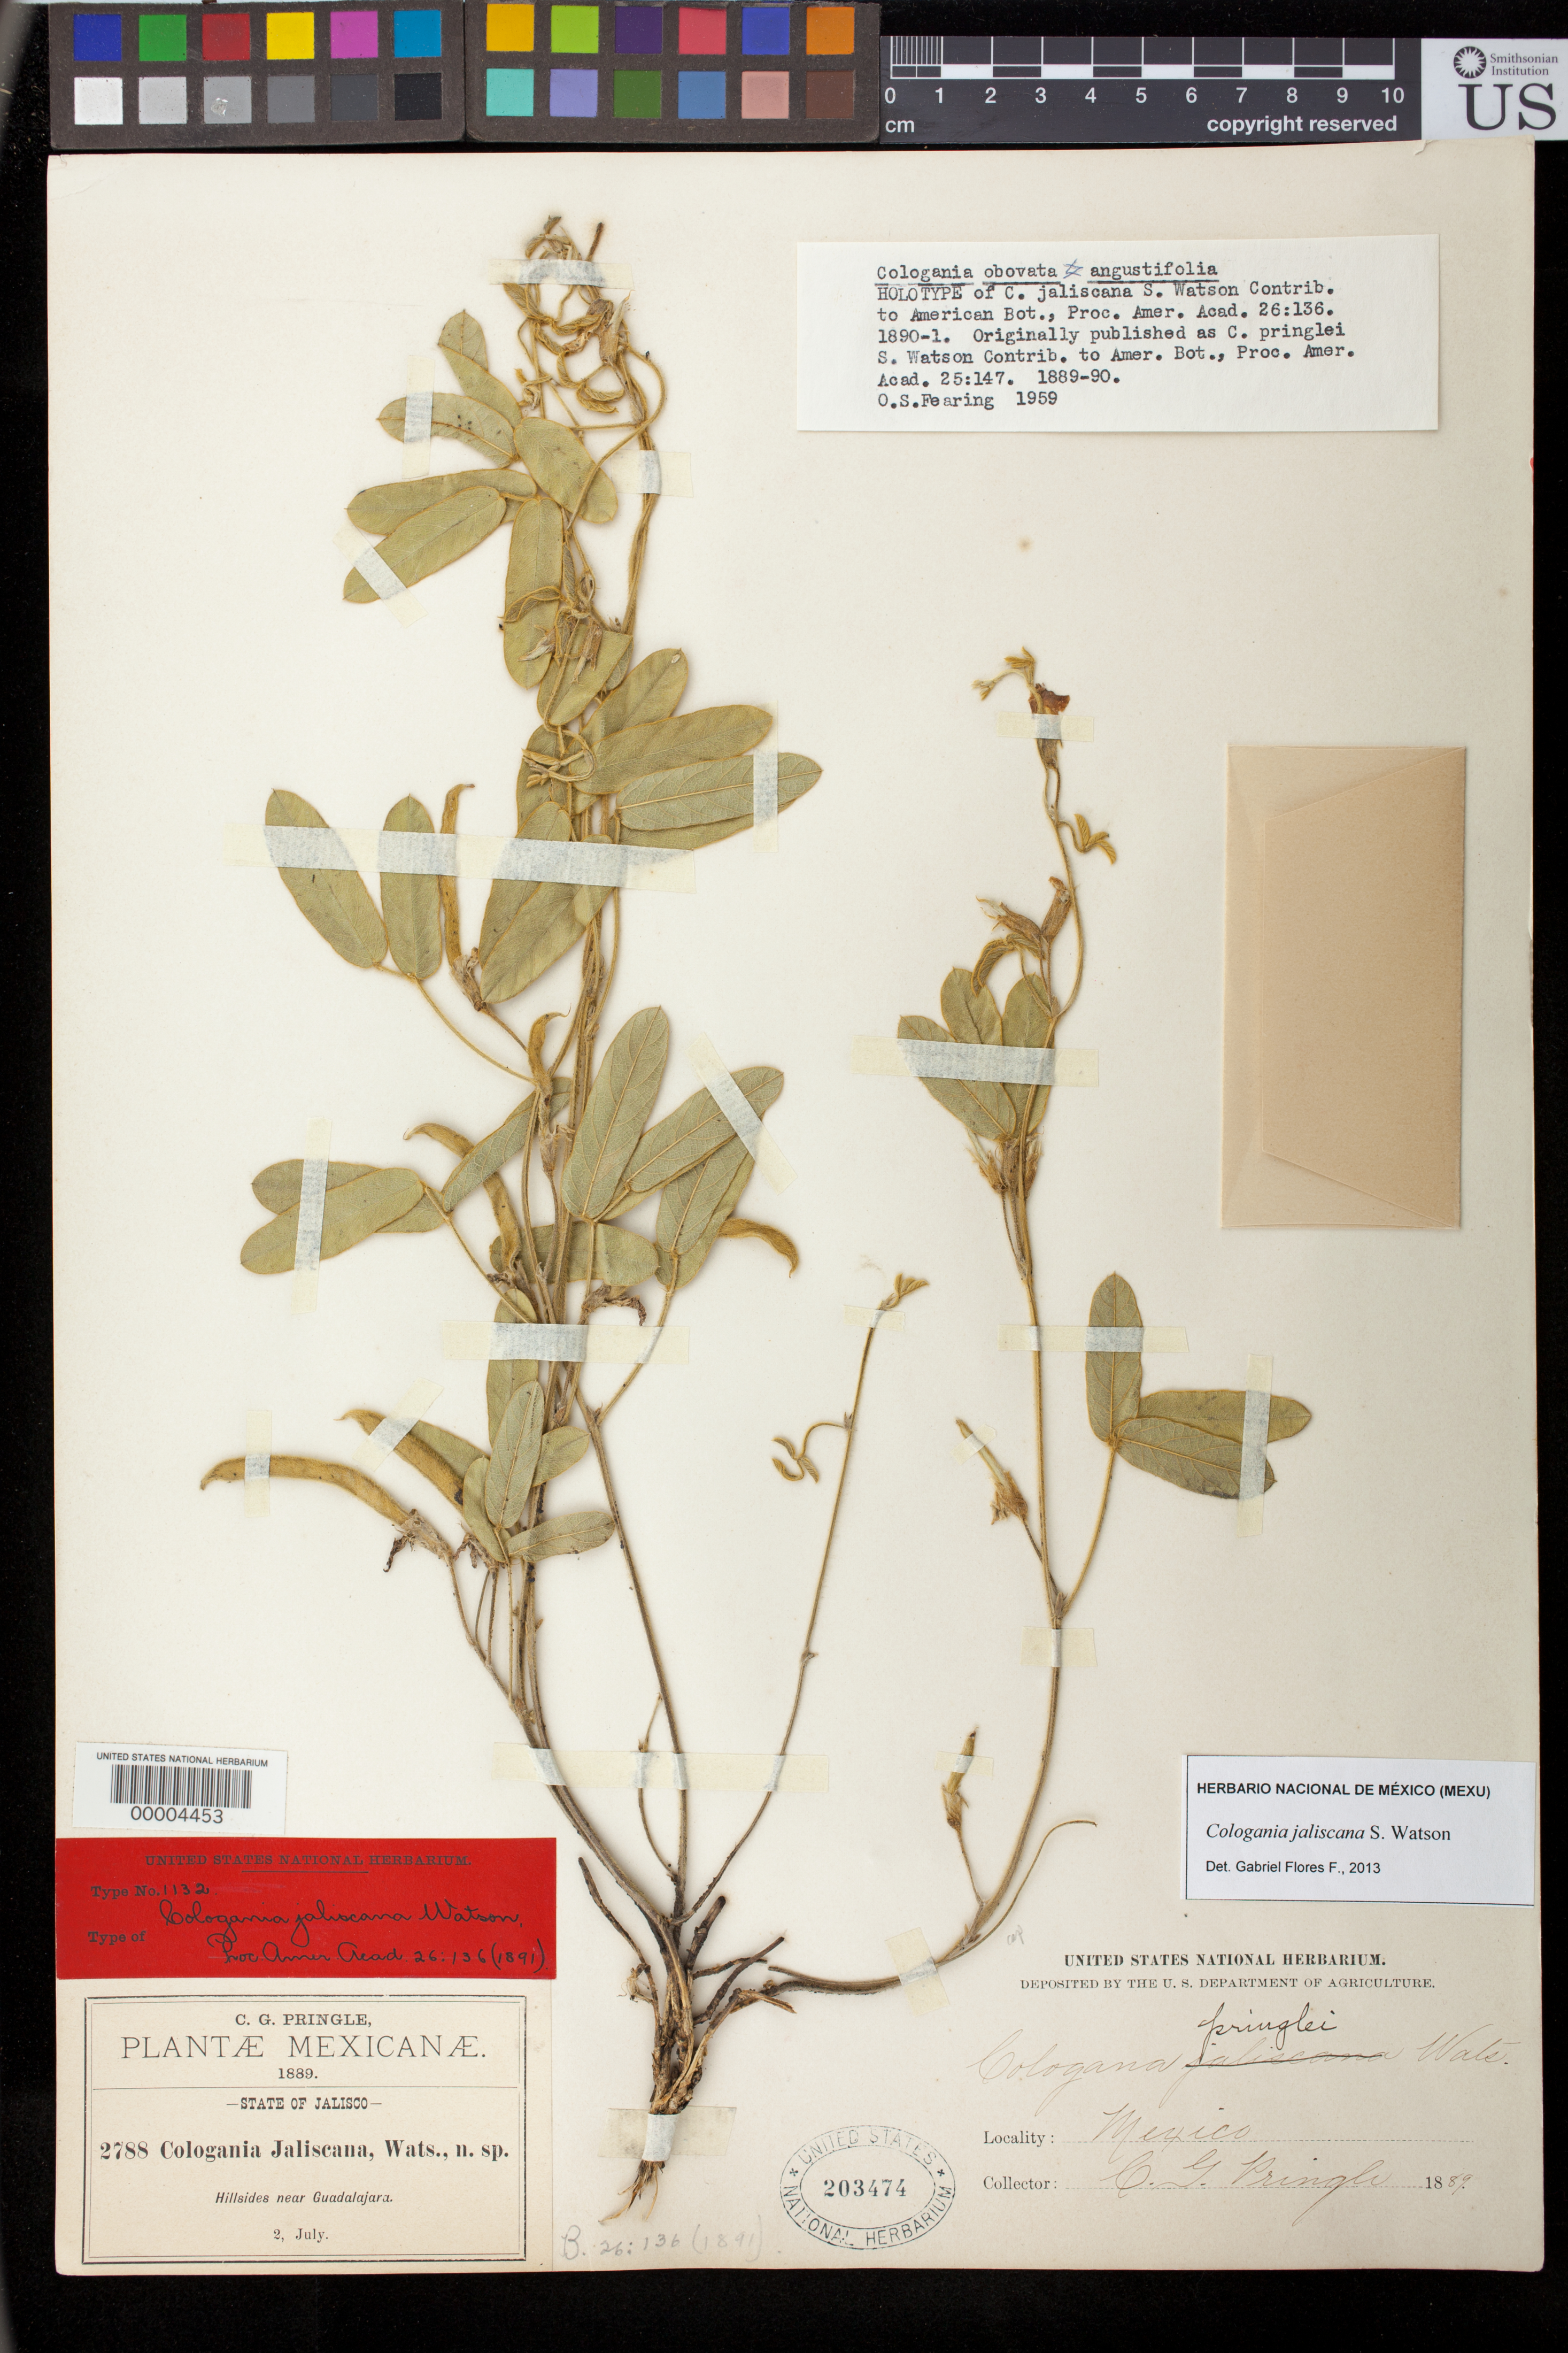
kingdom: Plantae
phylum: Tracheophyta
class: Magnoliopsida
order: Fabales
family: Fabaceae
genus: Cologania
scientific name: Cologania pringlei S. Watson, nom. illeg.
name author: S. Watson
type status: Type Collection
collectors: C. G. Pringle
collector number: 2788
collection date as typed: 02 Jul 1889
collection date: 1889-07-02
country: Mexico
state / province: Jalisco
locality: Hillsides near Guadalajara.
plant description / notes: Annotated as "holotype" [=lectotype?] by O.S. Fearing (1959). See USNH 203475 for a second (but previously unnumbered) sheet of this specimen.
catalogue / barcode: US 203474